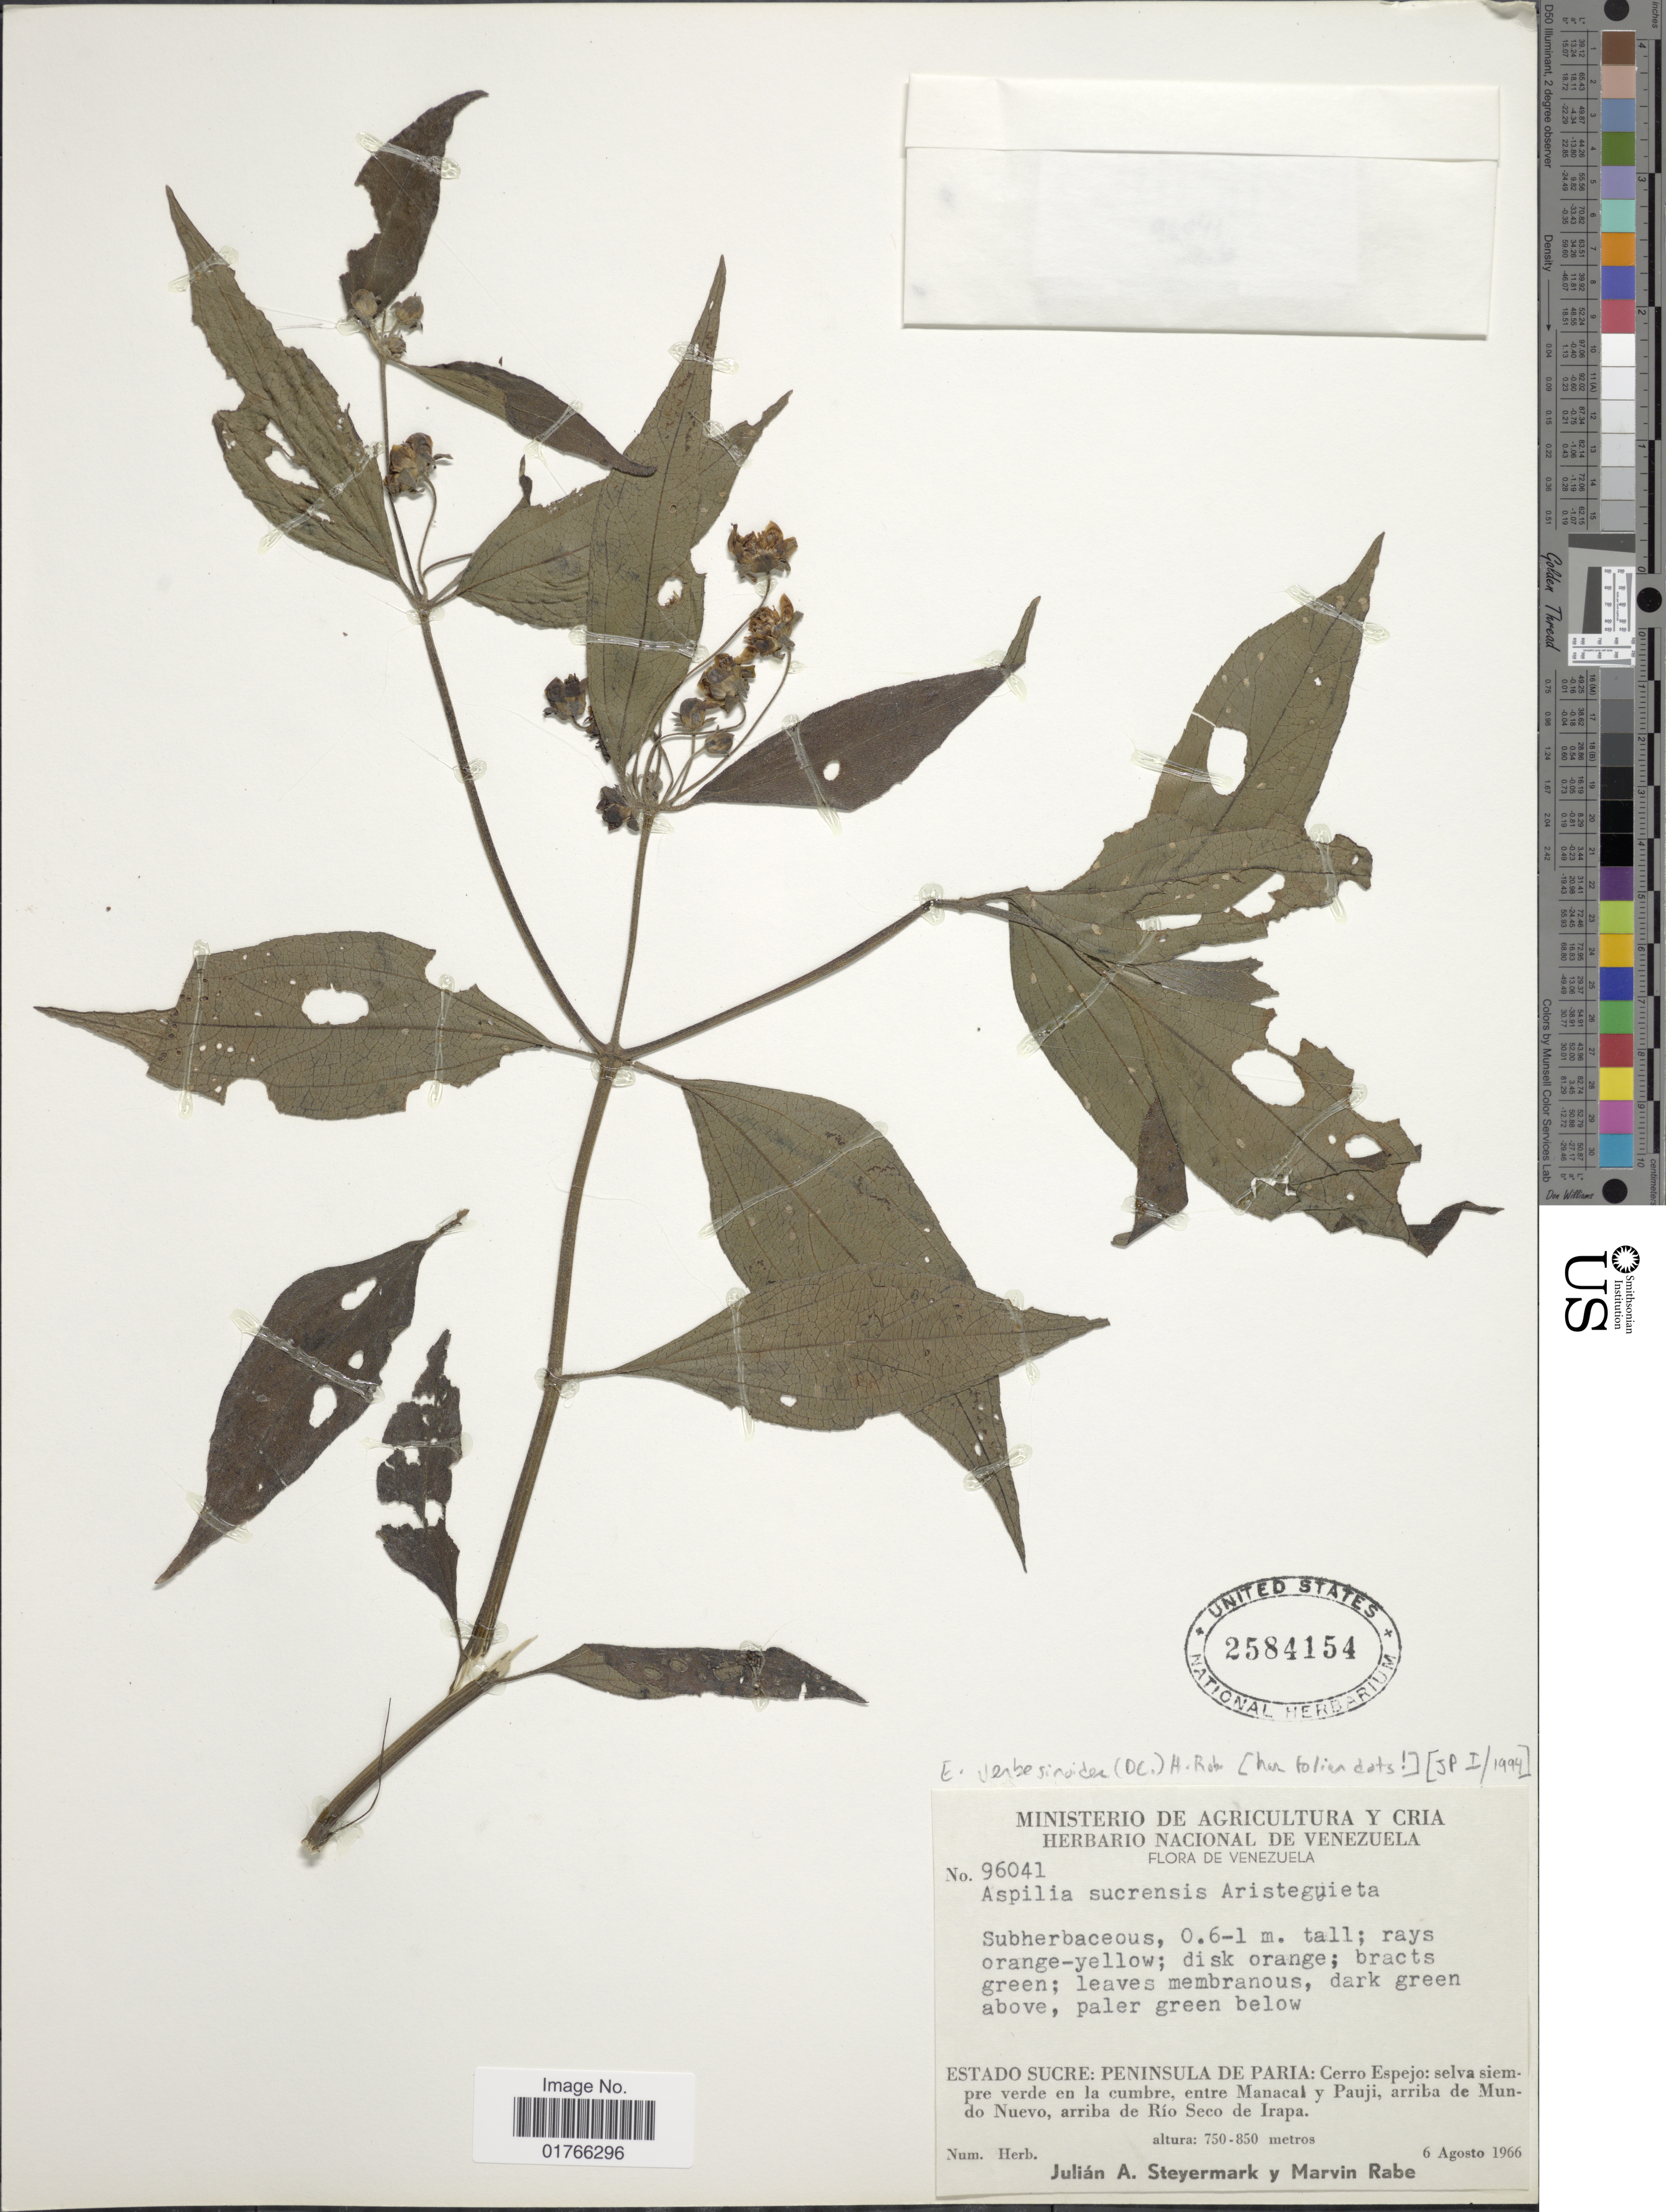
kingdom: Plantae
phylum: Tracheophyta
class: Magnoliopsida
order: Asterales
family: Asteraceae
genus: Elaphandra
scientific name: Elaphandra verbesinoides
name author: (DC.) H. Rob.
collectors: J. Steyermark & M. Rabe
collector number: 96041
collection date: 1966-08-06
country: Venezuela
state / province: Sucre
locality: Peninsula de Paria, Cerro Espejo, entre Manacal y Pauji, arriba de Mundo Nuevo, arriba de Rio Seco de Irapa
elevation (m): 750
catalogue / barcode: US 2584154